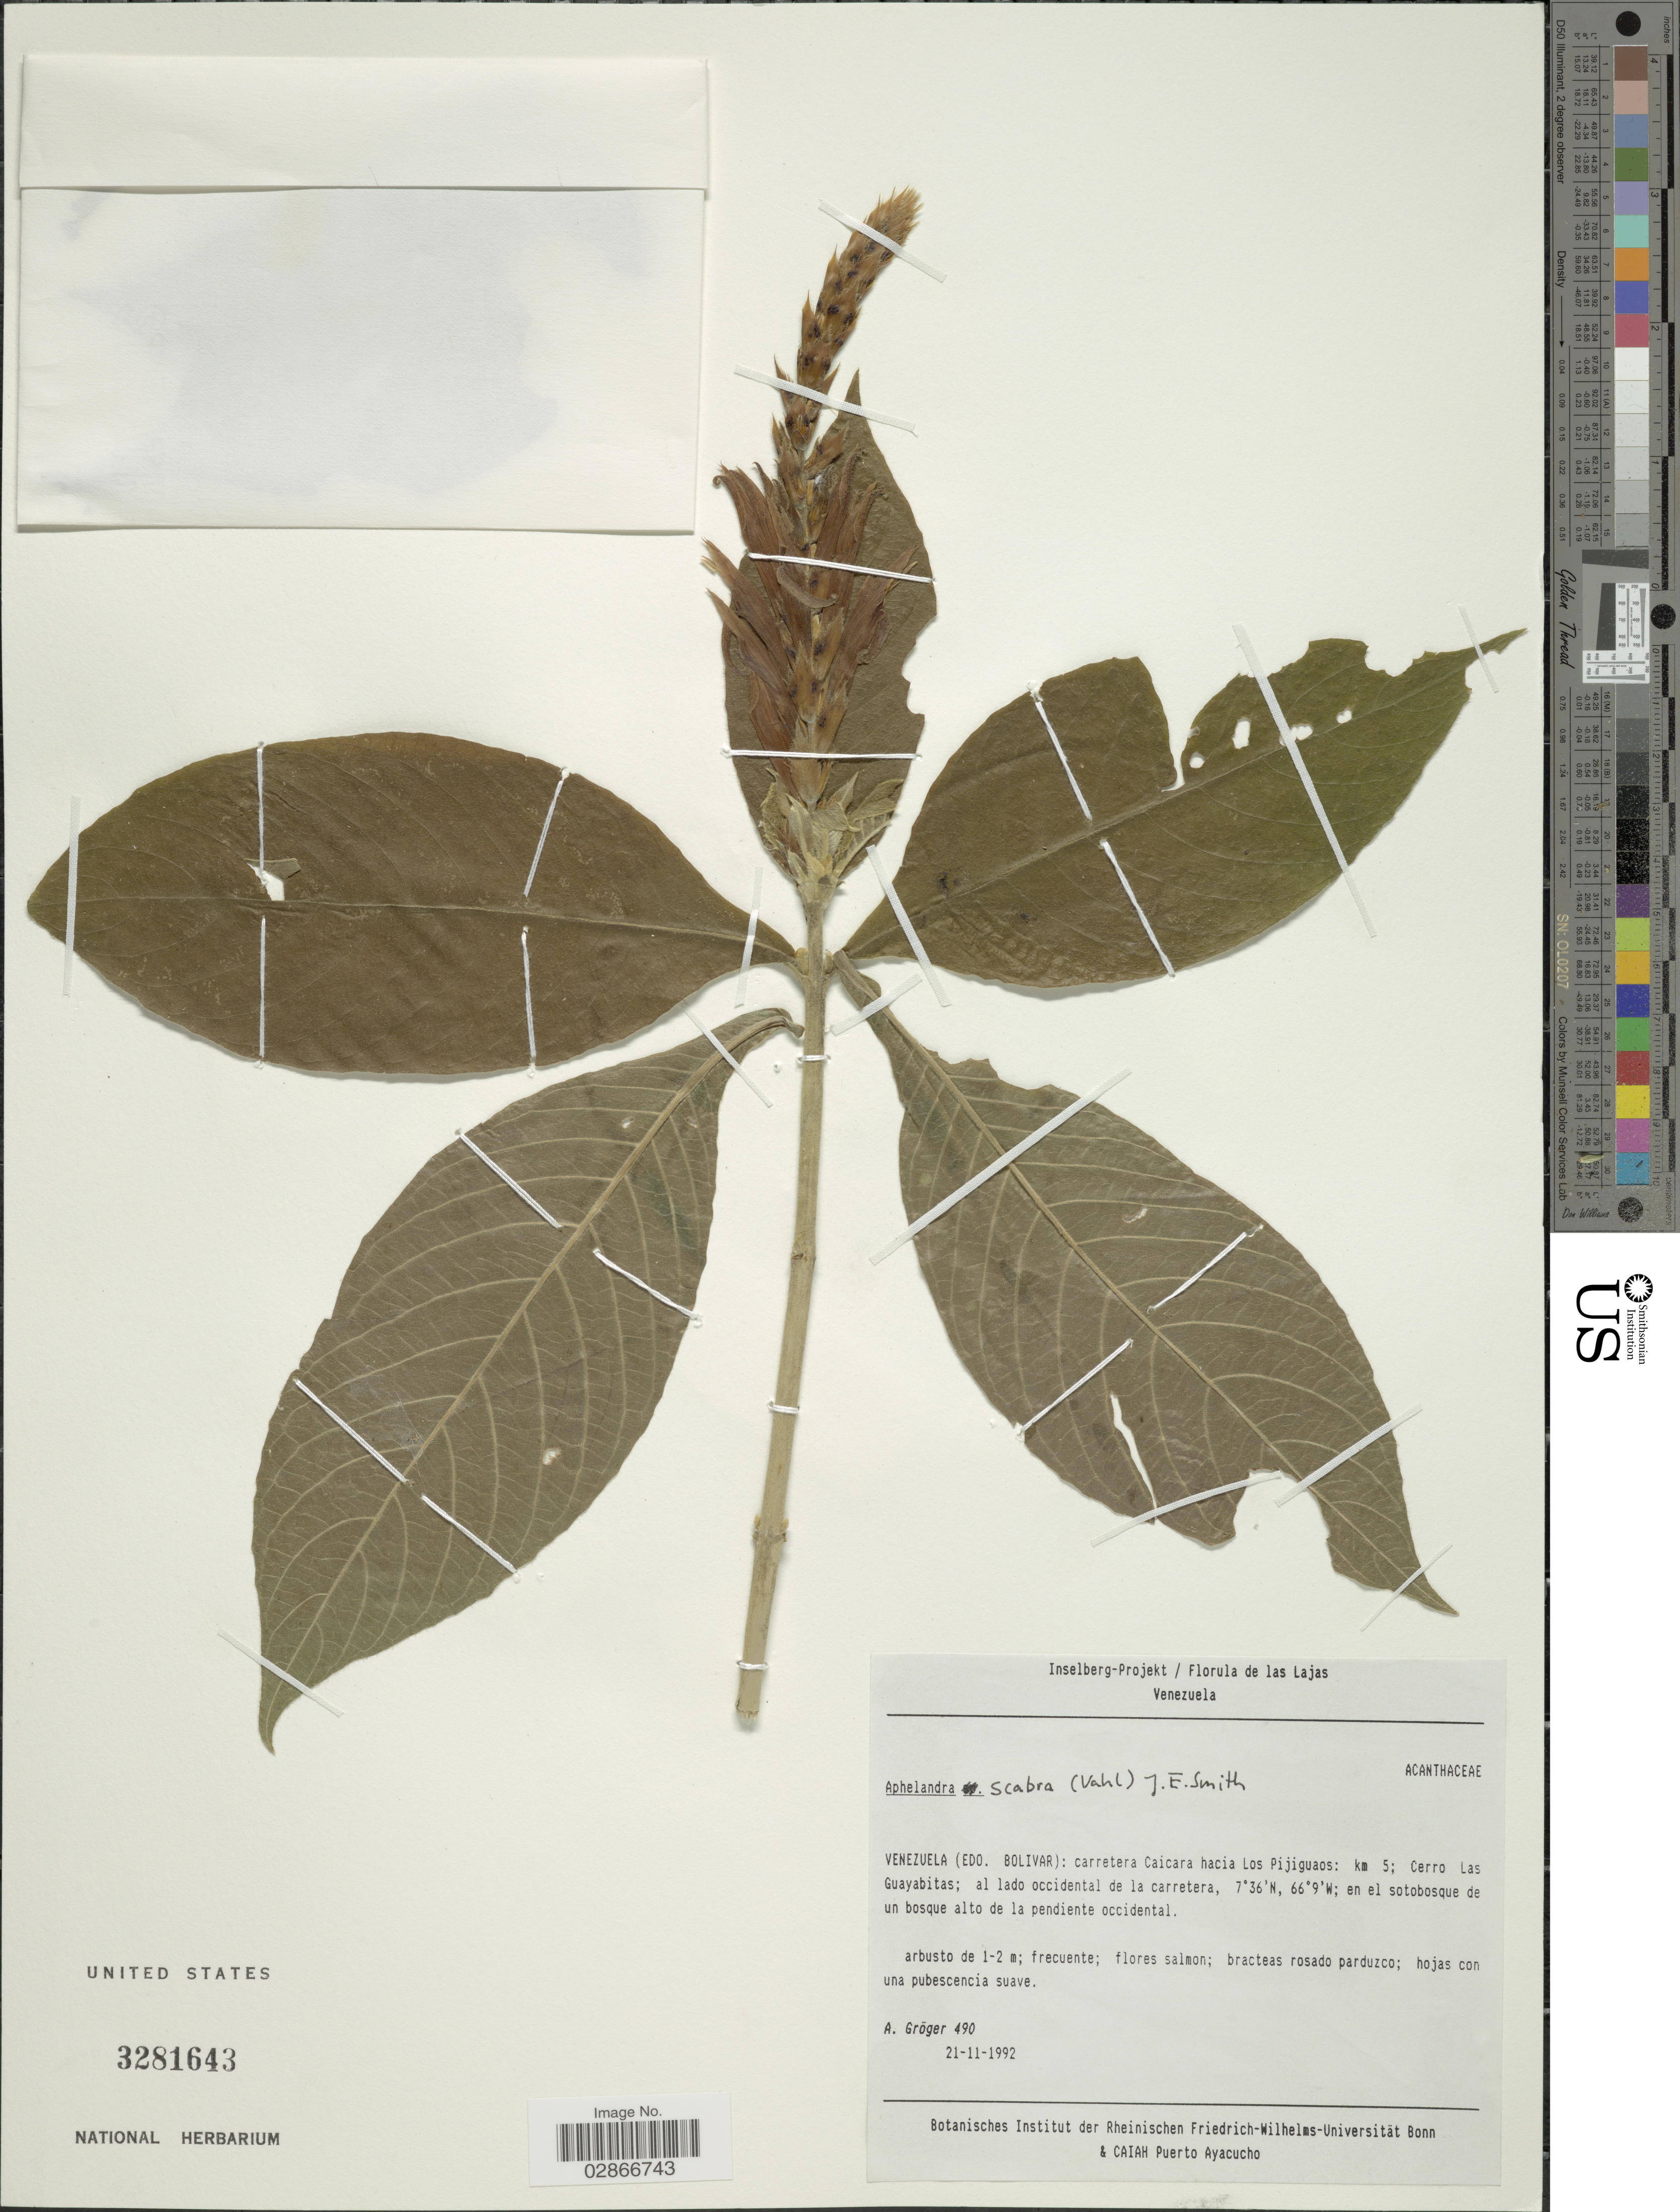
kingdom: Plantae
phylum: Tracheophyta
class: Magnoliopsida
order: Lamiales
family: Acanthaceae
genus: Aphelandra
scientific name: Aphelandra deppeana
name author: Schltdl. & Cham.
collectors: A. Gröger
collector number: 490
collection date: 1992-11-21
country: Venezuela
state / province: Bolivar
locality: Carretera Caicara hacia Los Pijiguaos: km 5; Cerro Las Guayabitas.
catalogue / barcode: US 3281643